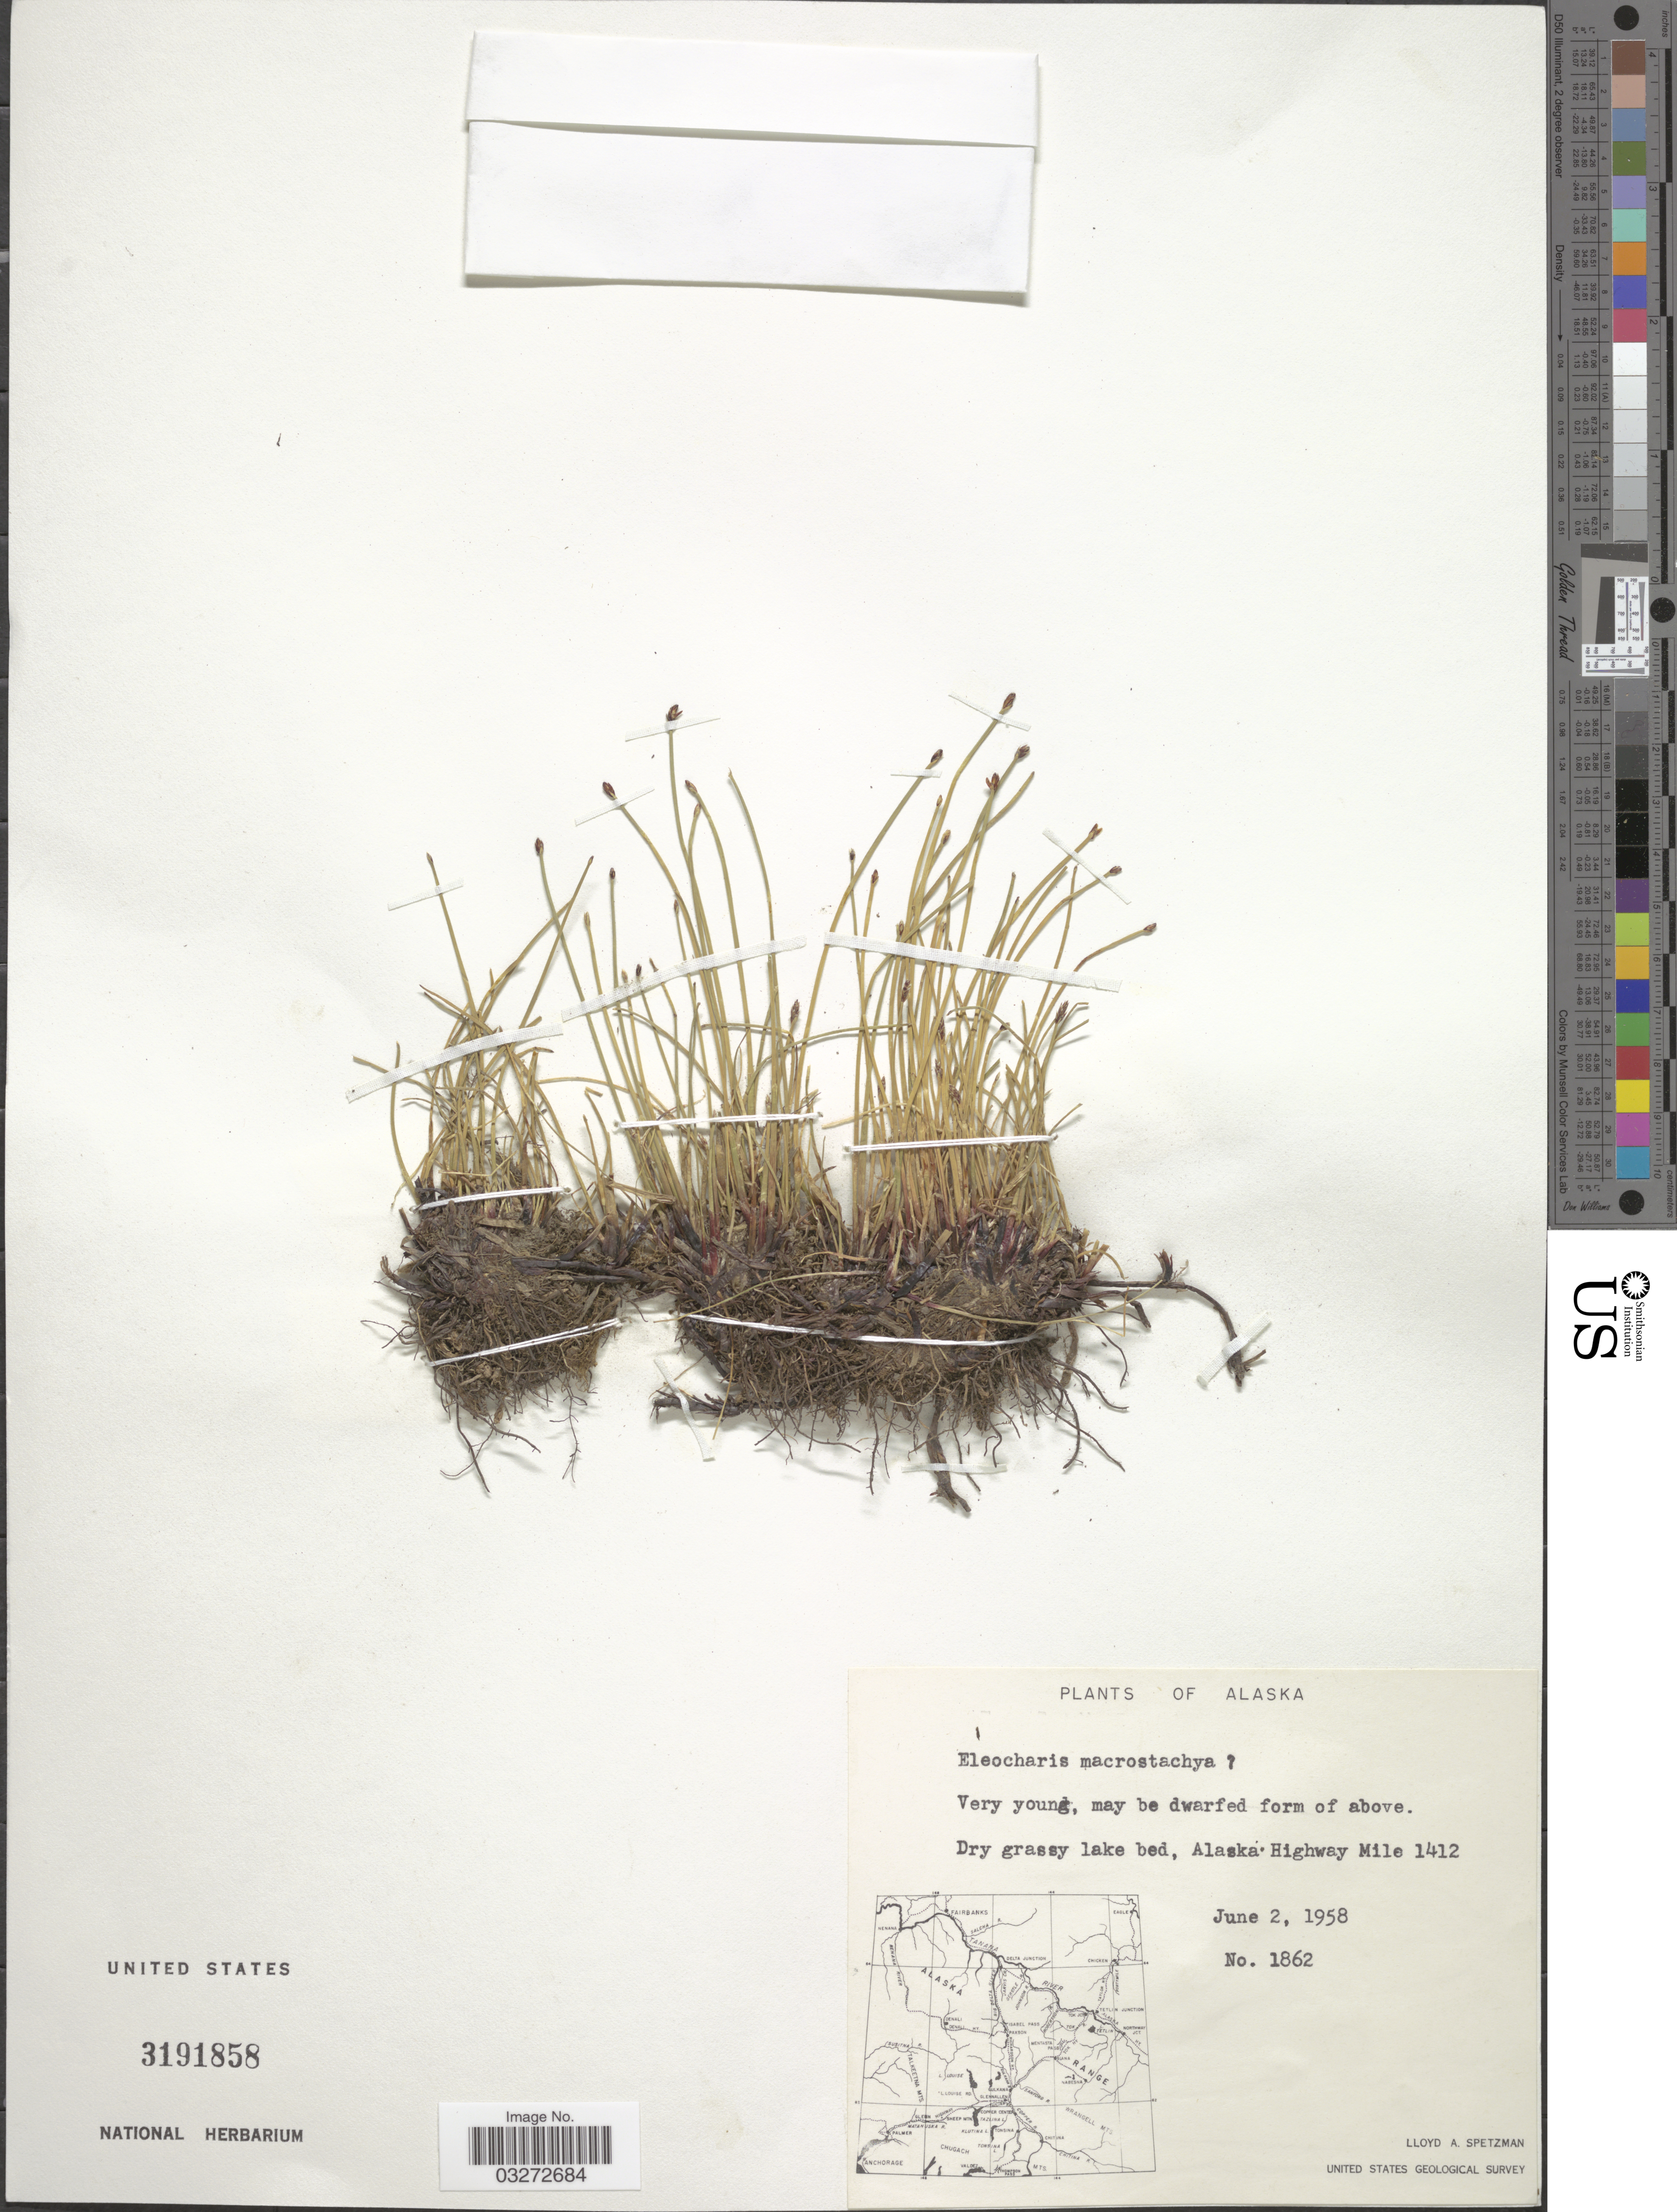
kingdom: Plantae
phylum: Tracheophyta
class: Liliopsida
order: Poales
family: Cyperaceae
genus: Eleocharis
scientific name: Eleocharis macrostachya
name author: Britton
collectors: L. Spetzman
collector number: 1862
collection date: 1958-06-02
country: United States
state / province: Alaska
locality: Dry grassy lake bed, Alaska Highway Mile 1412.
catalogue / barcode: US 3191858